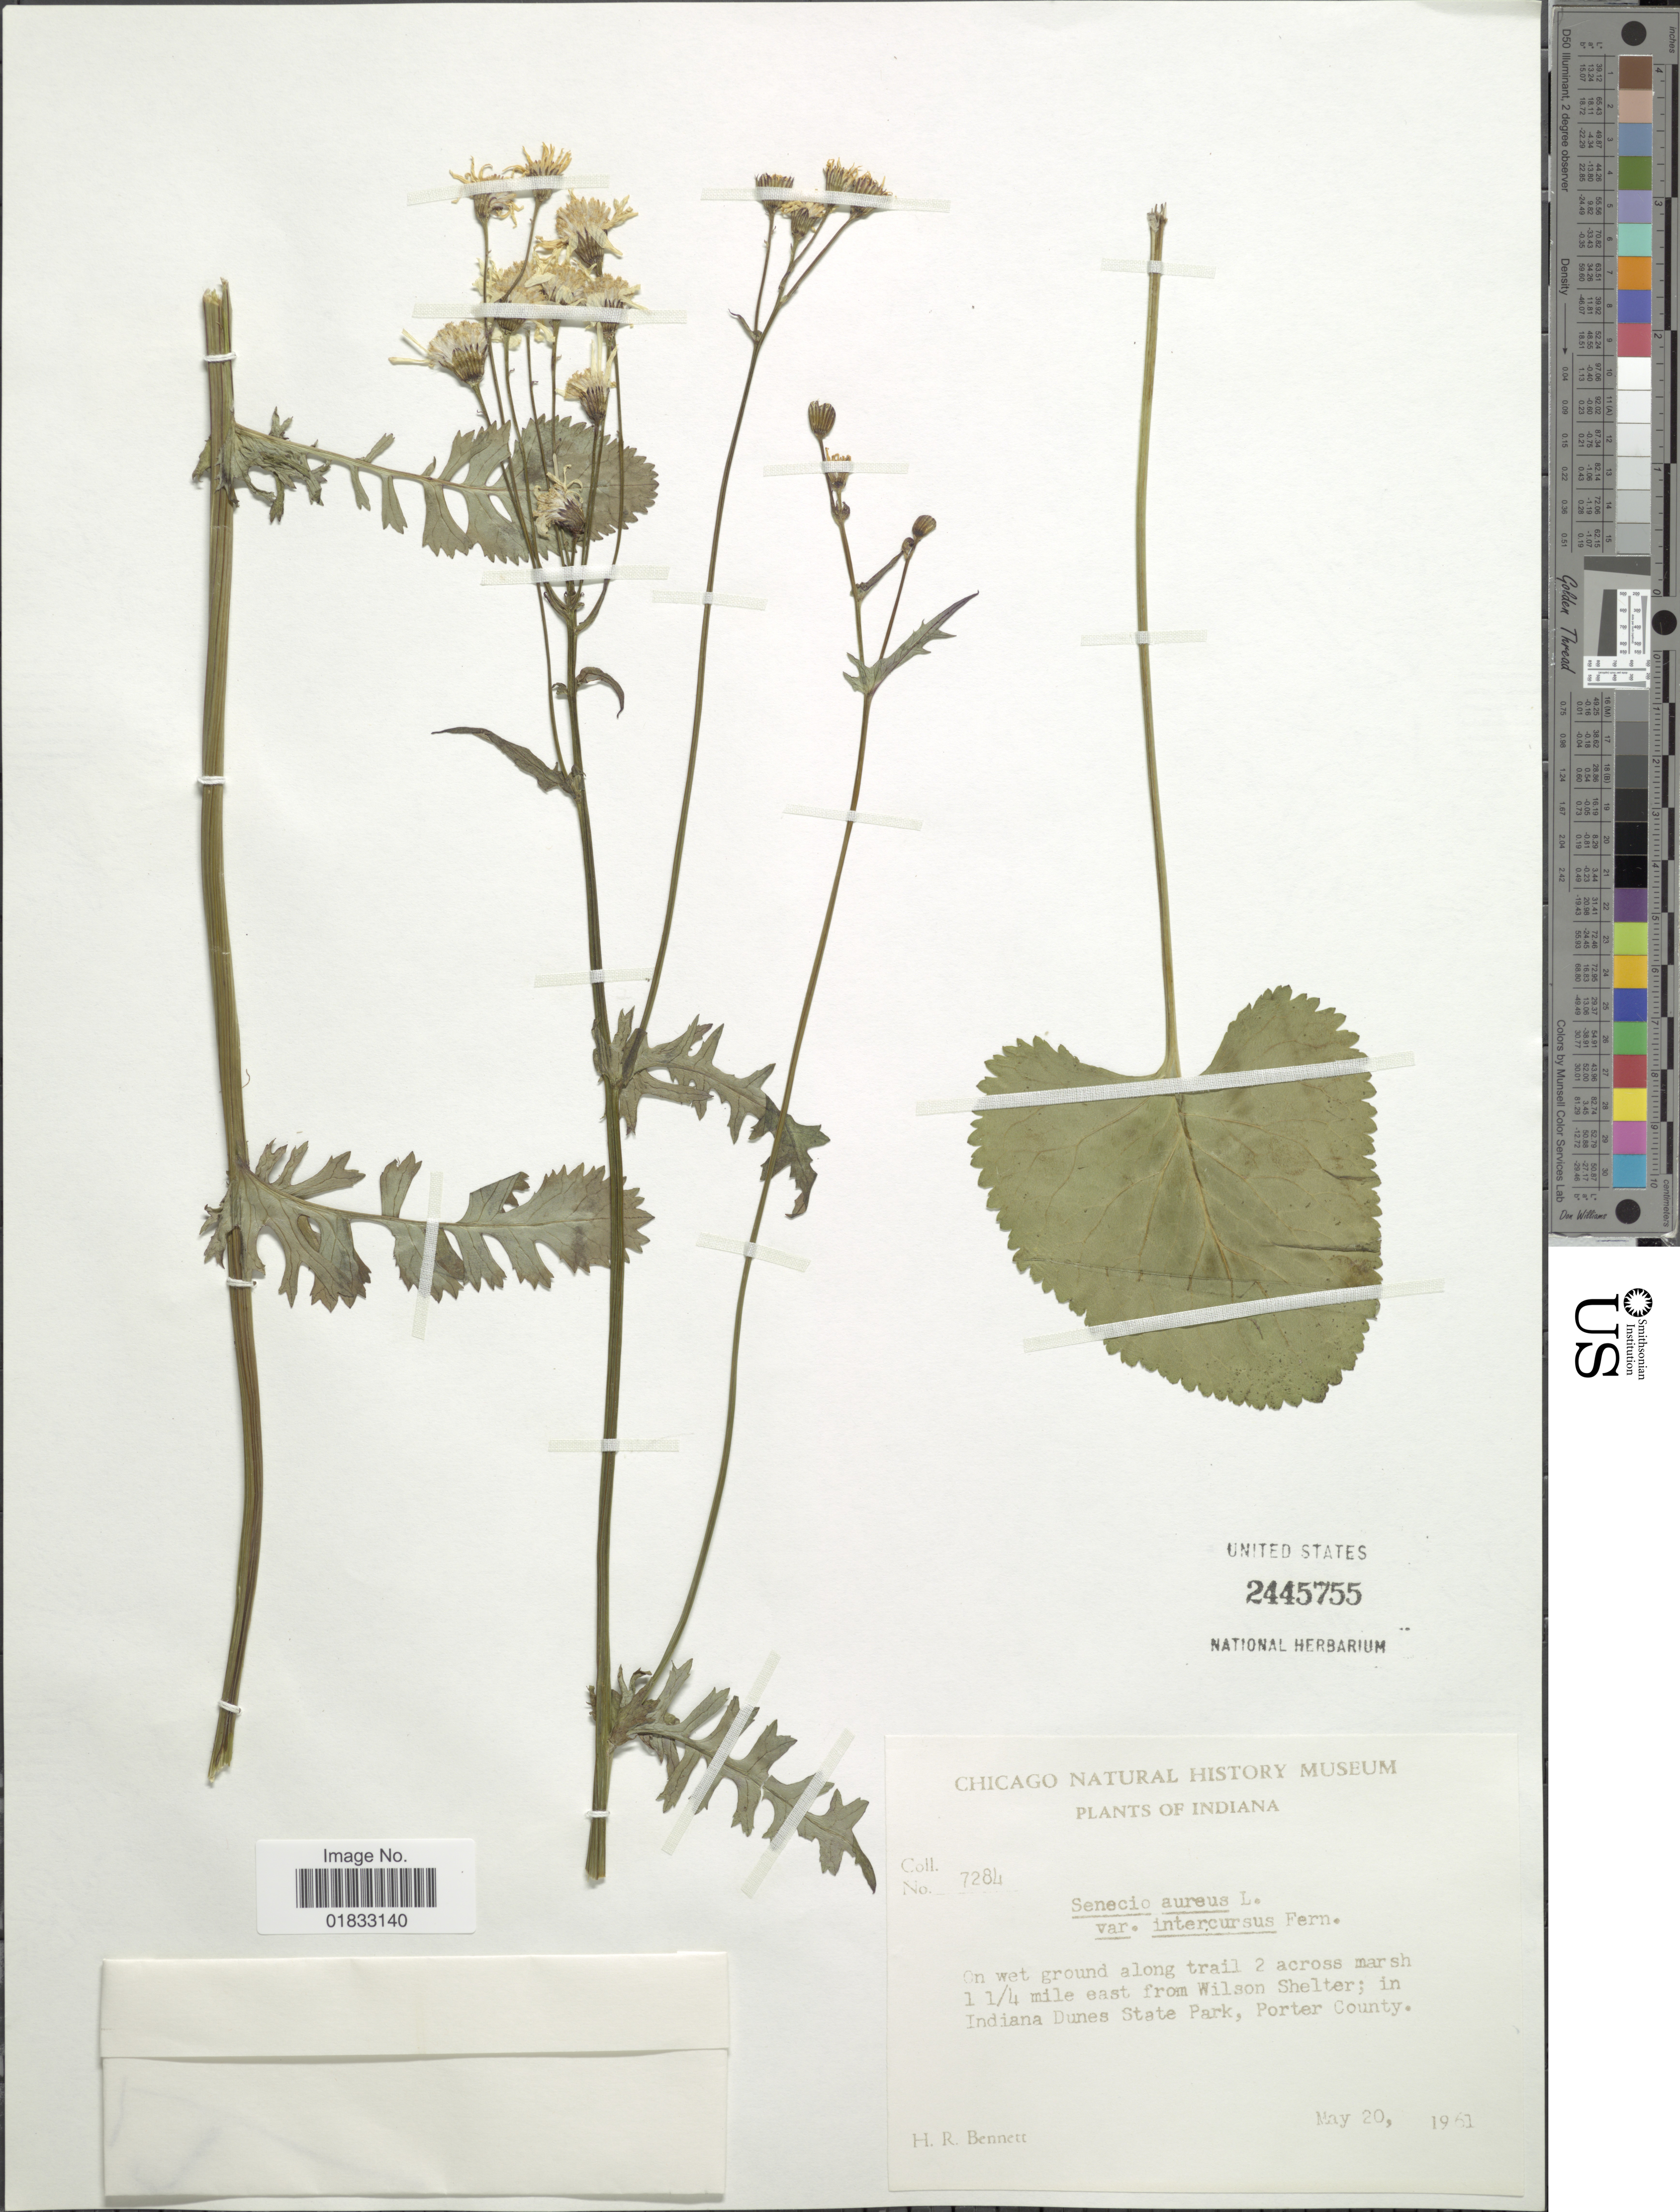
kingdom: Plantae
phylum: Tracheophyta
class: Magnoliopsida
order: Asterales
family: Asteraceae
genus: Packera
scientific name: Packera aurea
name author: (L.) Á. Löve & D. Löve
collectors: H. R. Bennett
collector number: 7284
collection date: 1961-05-20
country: United States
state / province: Indiana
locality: On wet ground along trail 2 across marsh 1 1/4 mile east from Wilson Shelter; in Indiana Dunes State Park, Porter County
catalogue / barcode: US 2445755